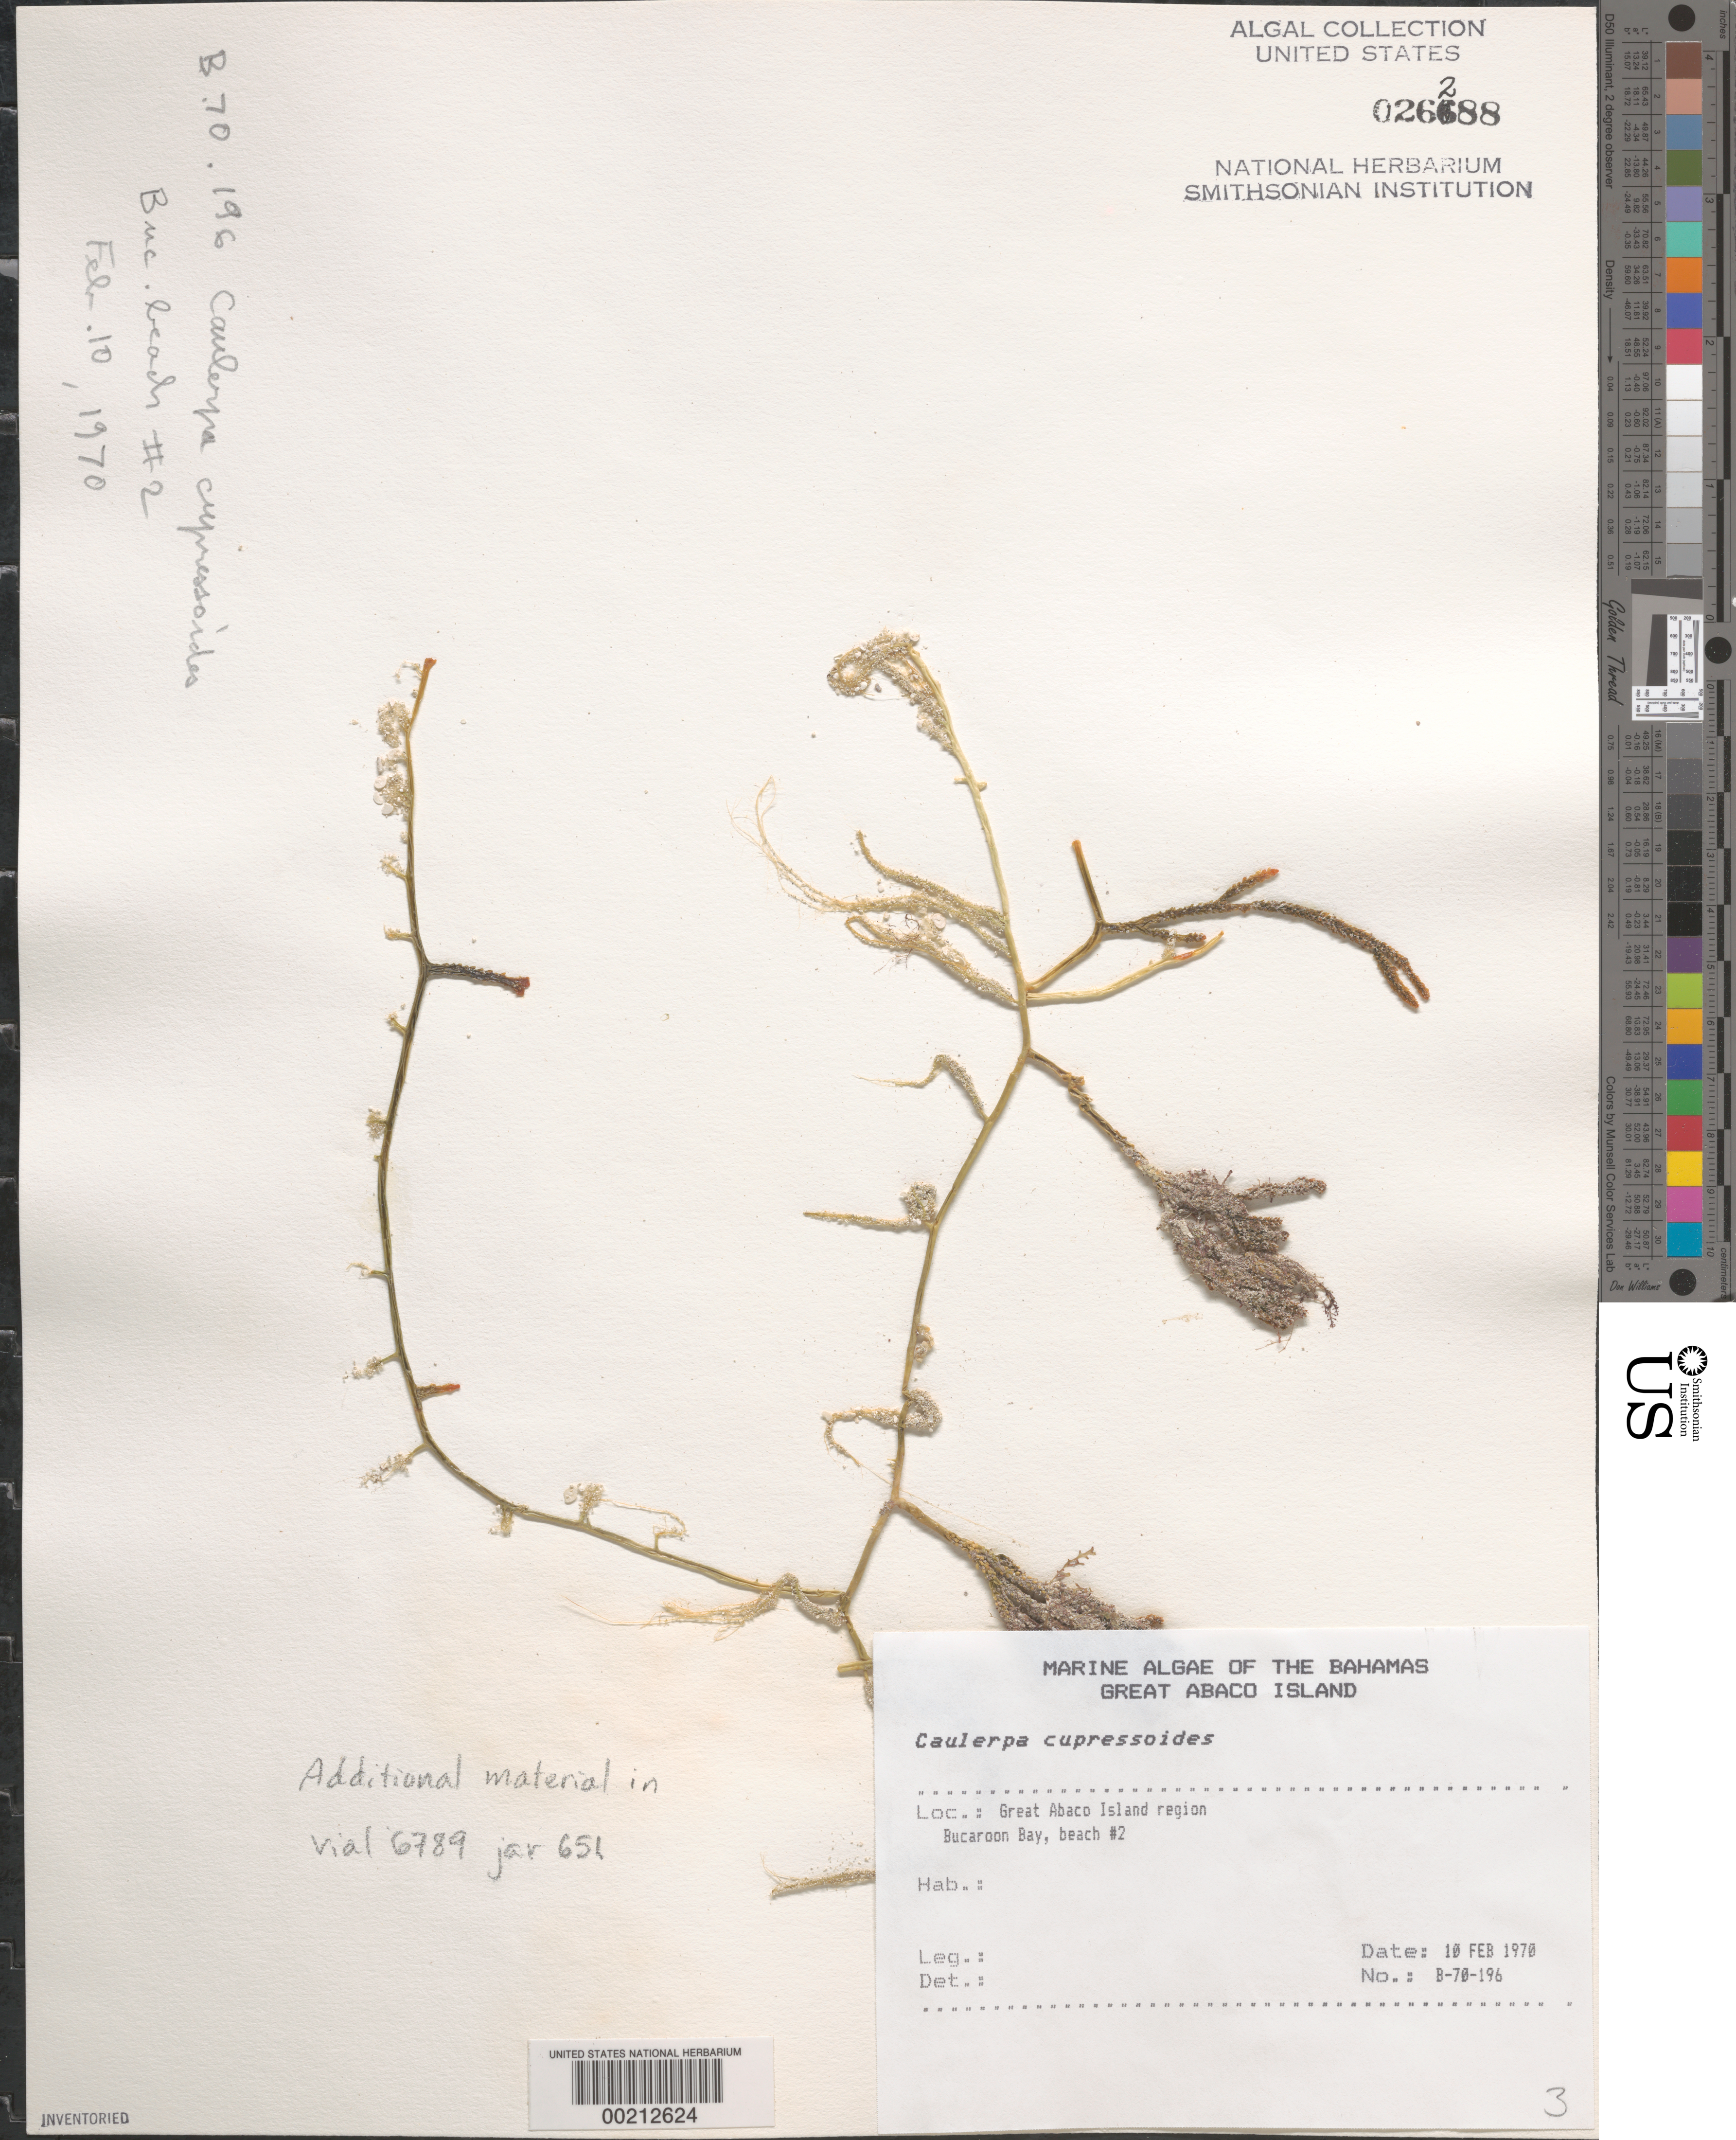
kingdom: Plantae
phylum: Chlorophyta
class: Ulvophyceae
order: Bryopsidales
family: Caulerpaceae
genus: Caulerpa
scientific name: Caulerpa cupressoides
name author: (Vahl) C. Agardh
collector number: B-70-196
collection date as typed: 10 Feb 1970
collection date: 1970-02-10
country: Bahamas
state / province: Abaco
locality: Buckaroon bay, great abaco island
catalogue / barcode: US 26288